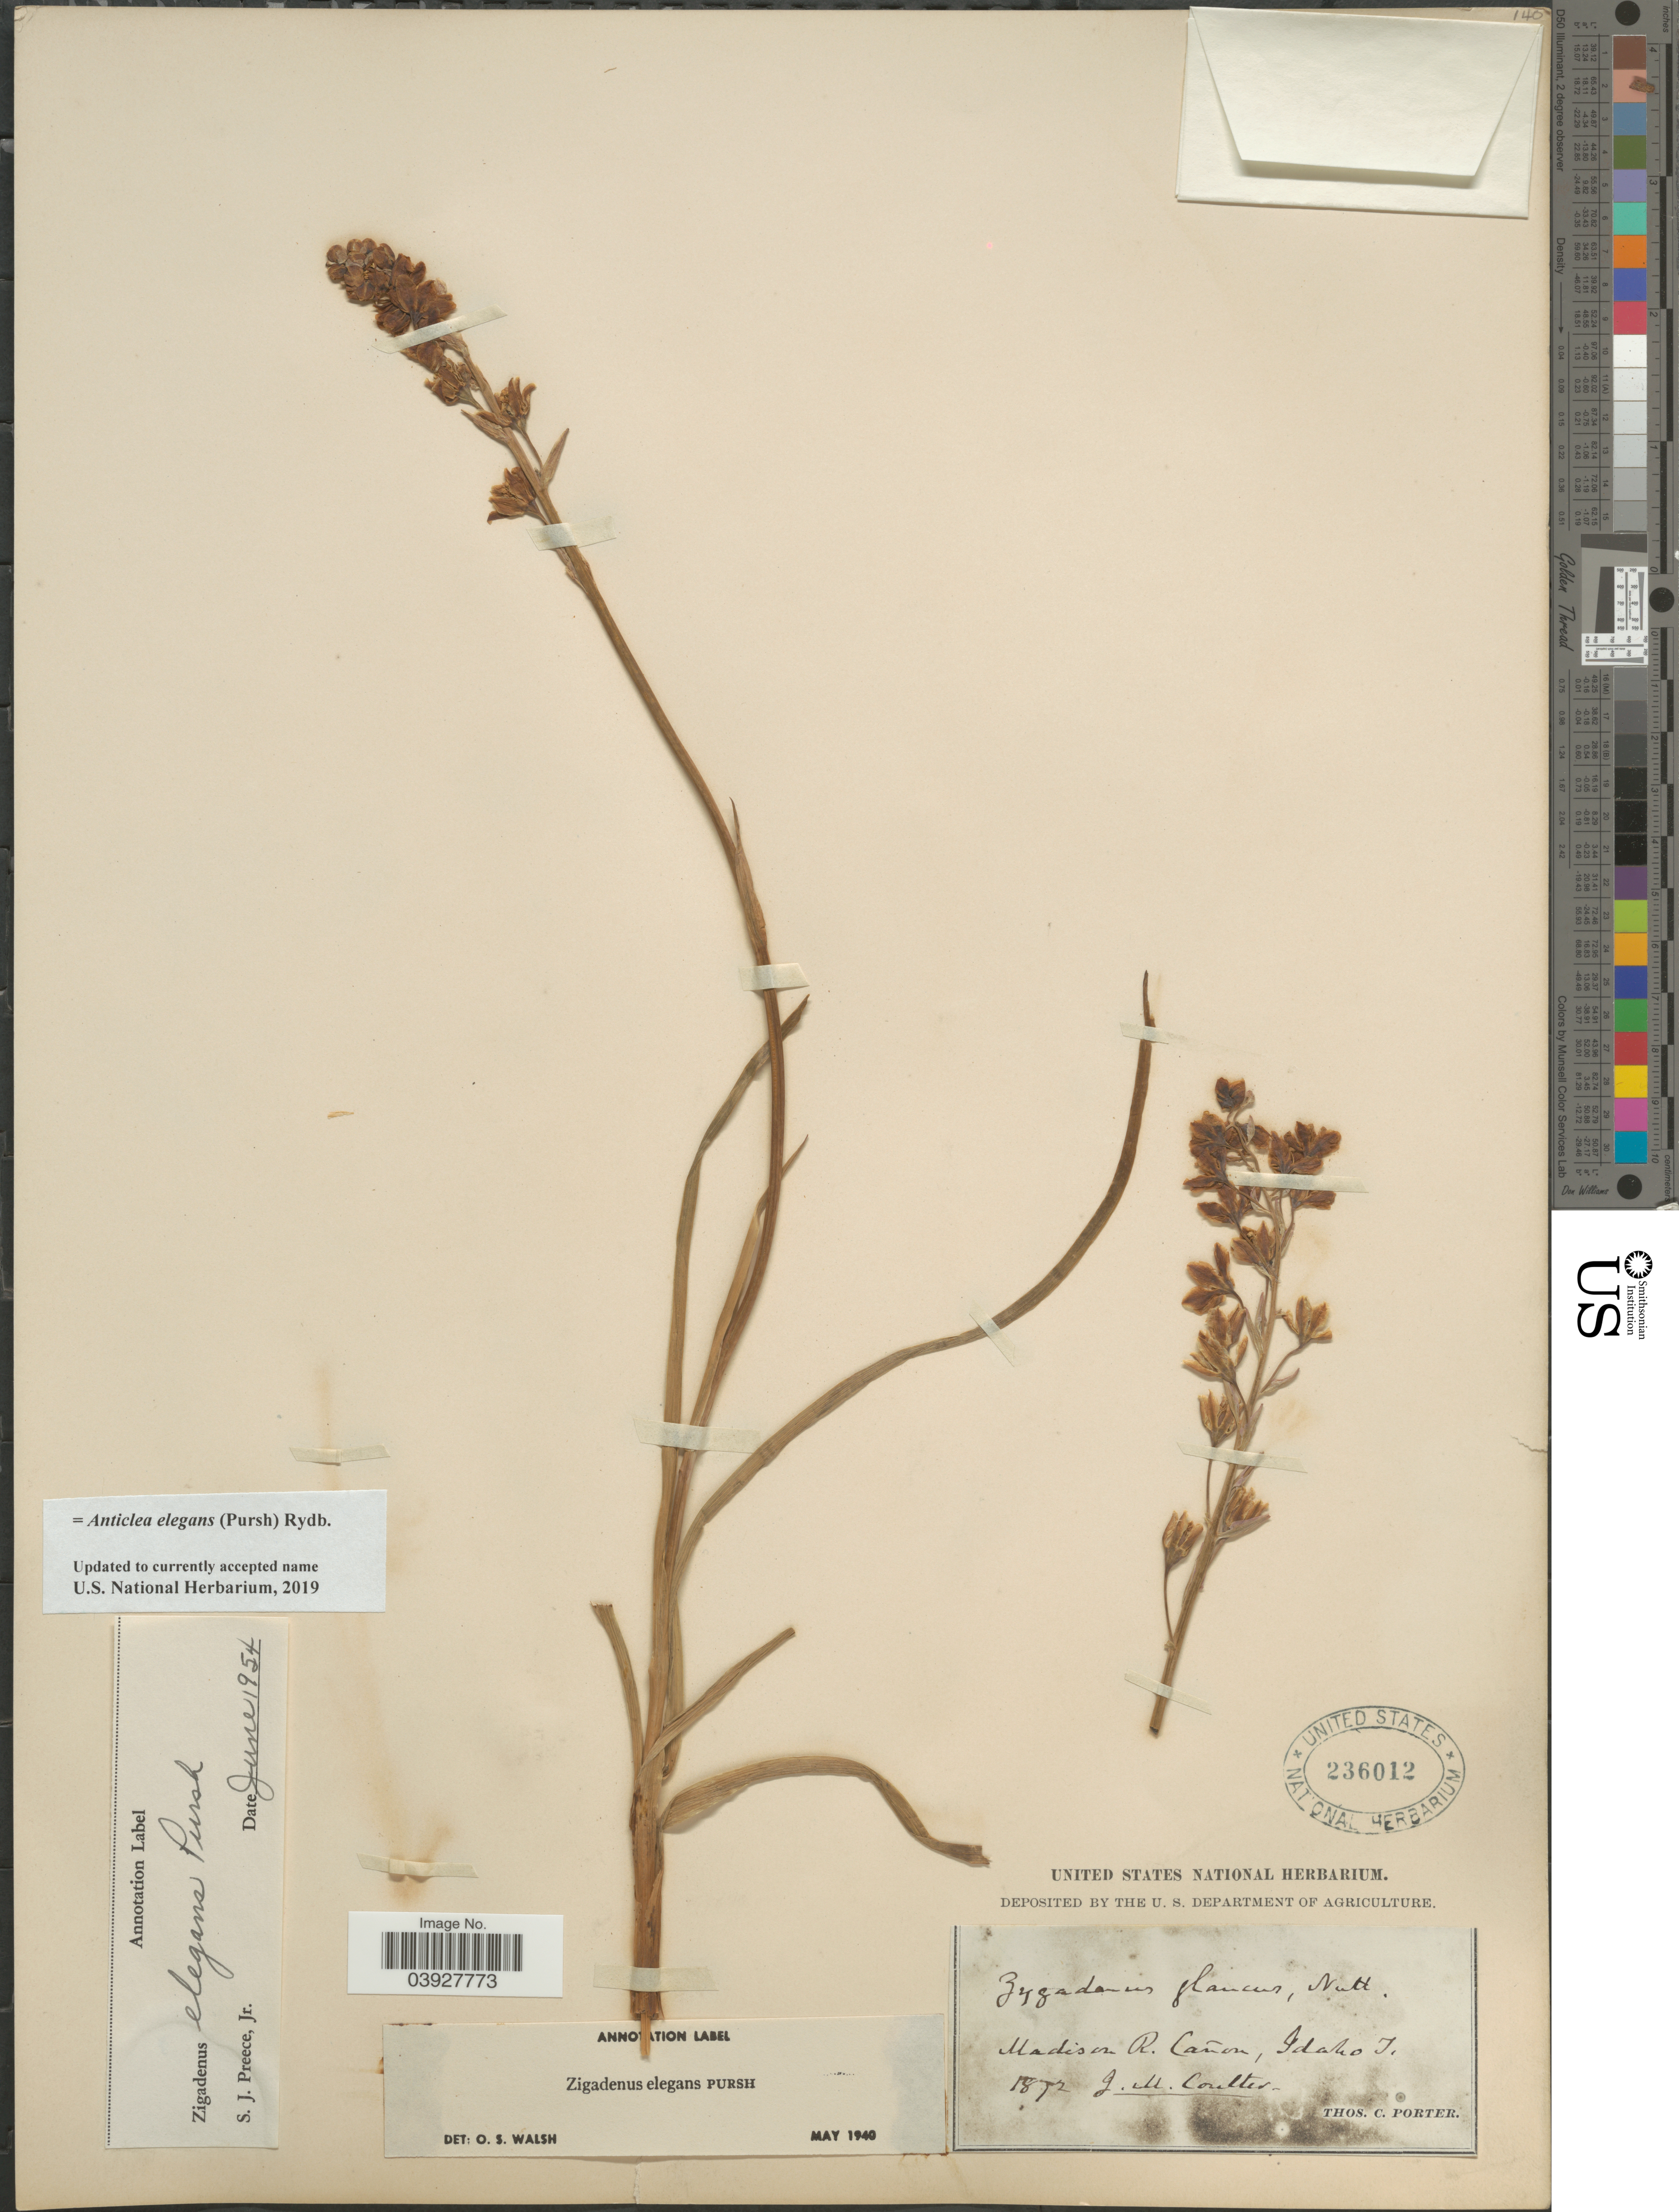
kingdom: Plantae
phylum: Tracheophyta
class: Liliopsida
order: Liliales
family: Melanthiaceae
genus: Anticlea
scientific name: Anticlea elegans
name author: (Pursh) Rydb.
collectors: J. M. Coulter & T. Porter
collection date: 1872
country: United States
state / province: Idaho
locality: Madison R. Cañon.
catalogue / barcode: US 236012